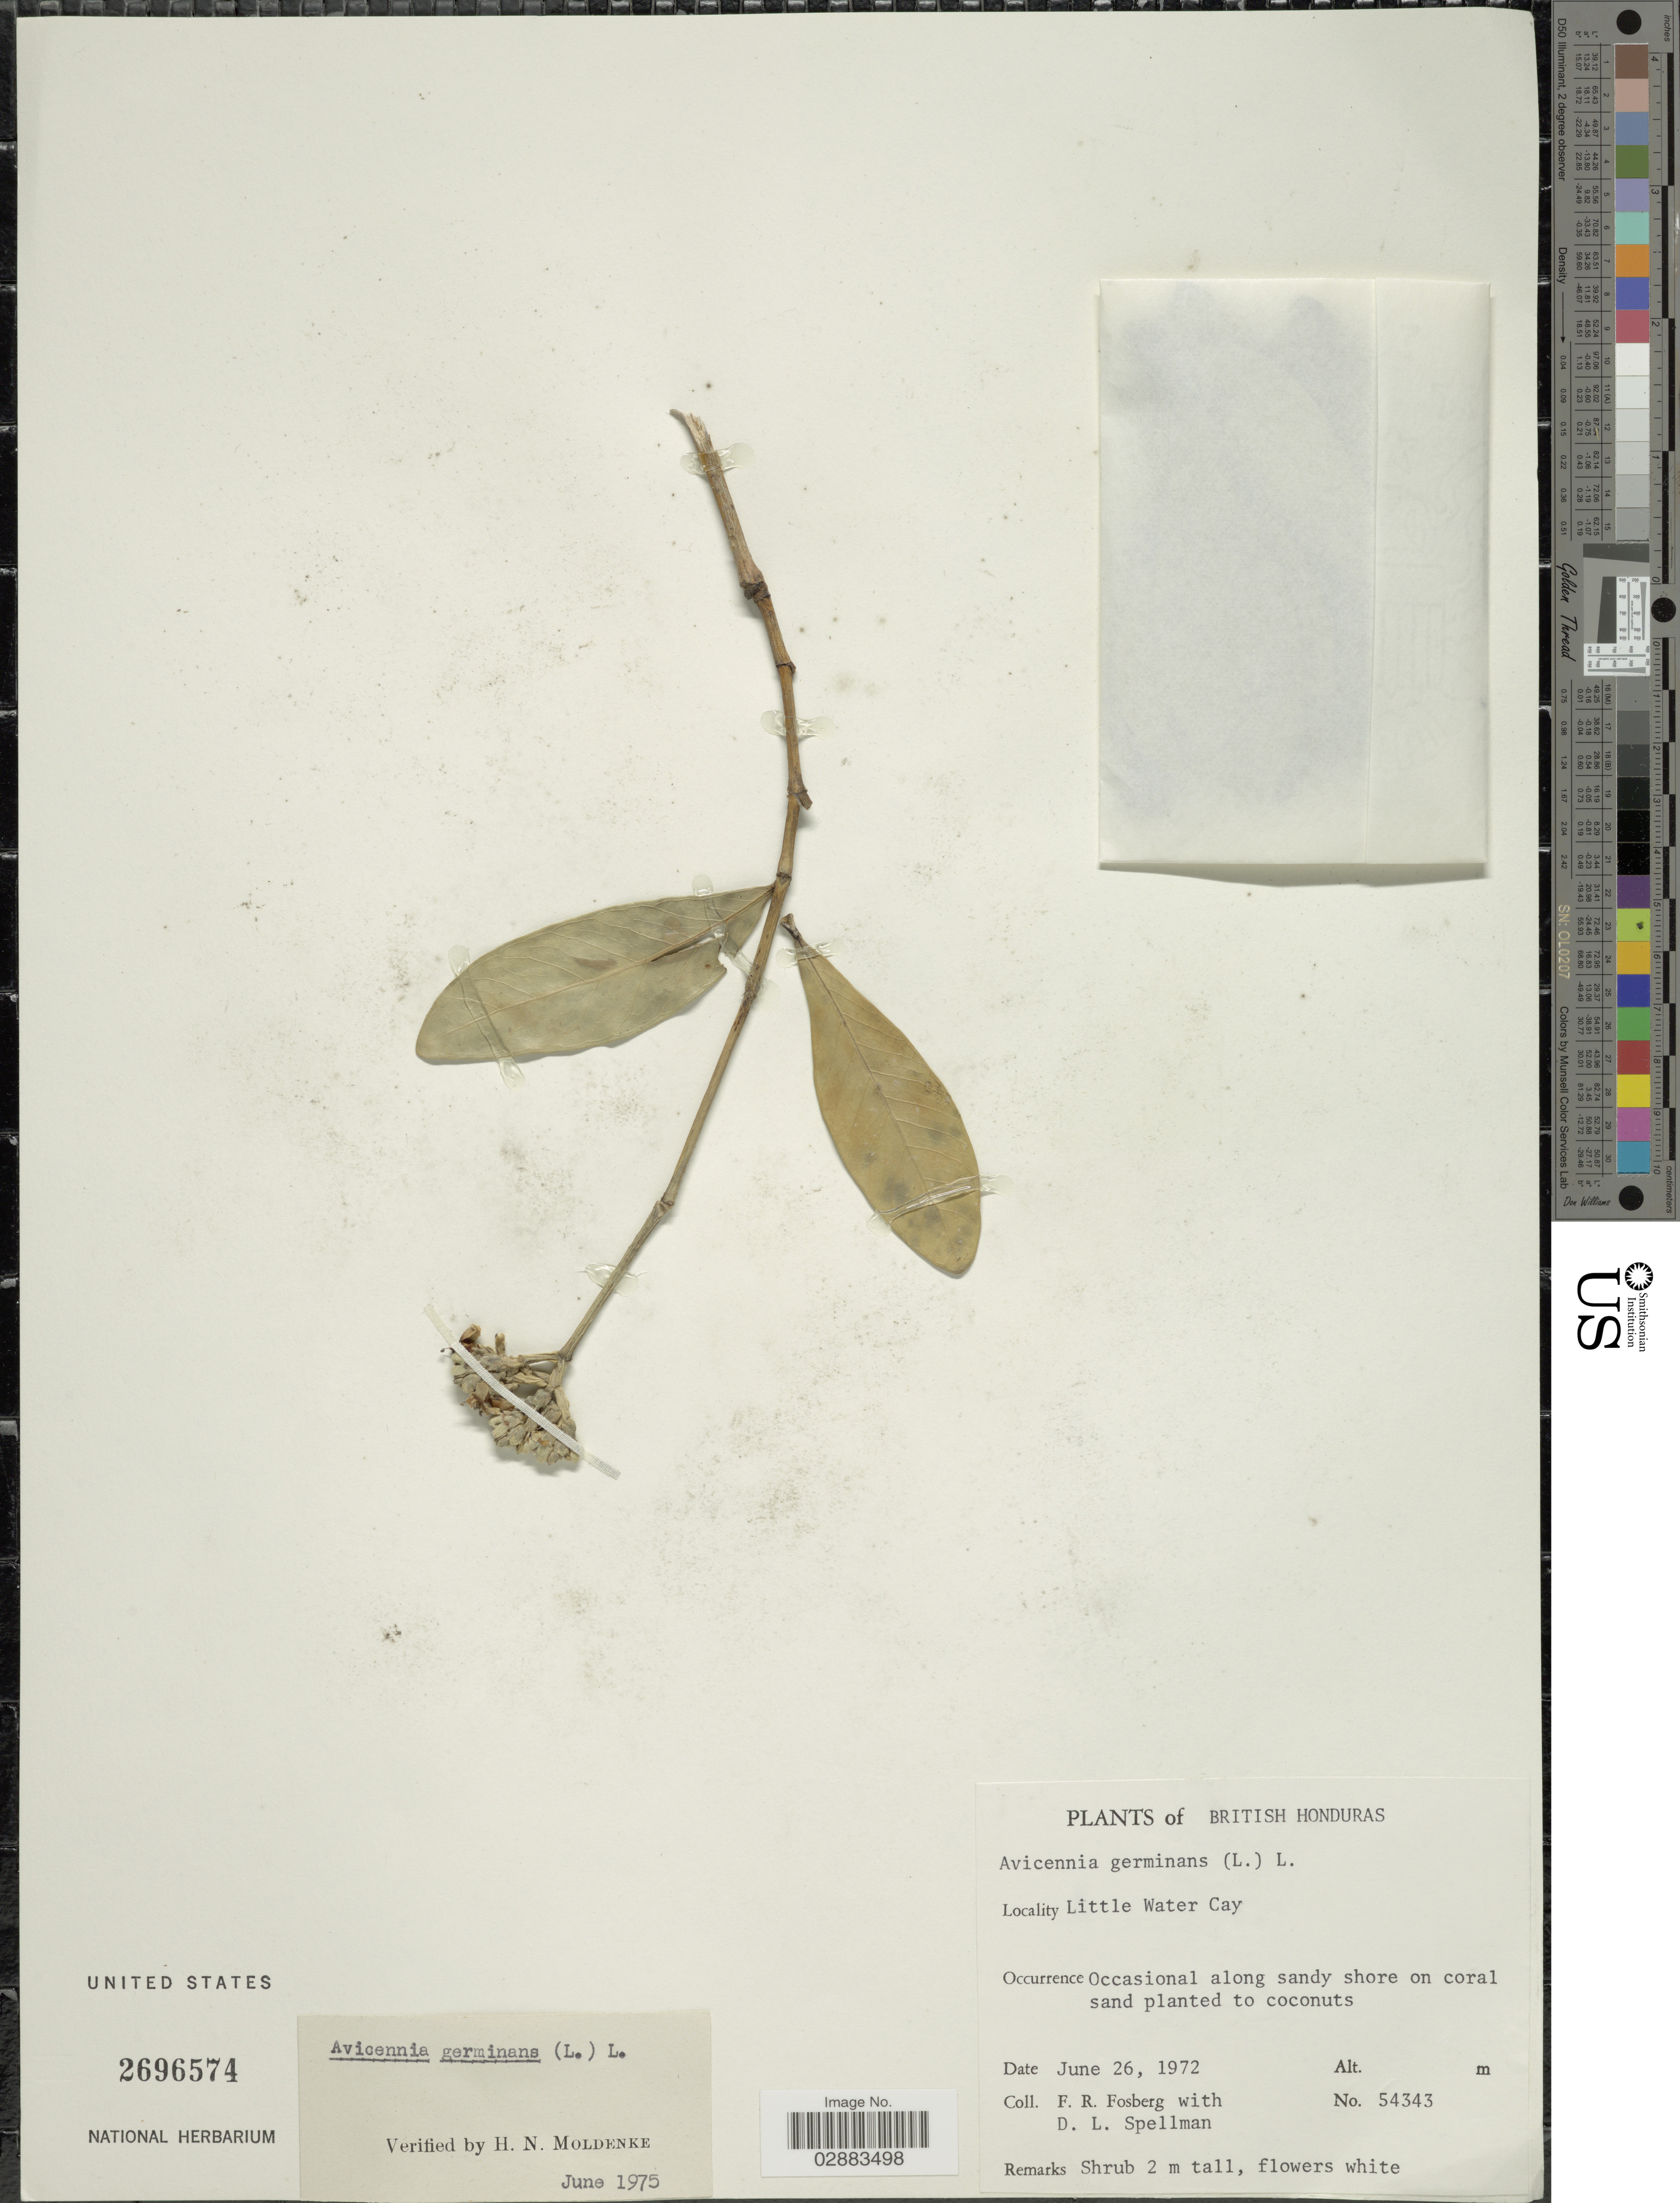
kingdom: Plantae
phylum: Tracheophyta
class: Magnoliopsida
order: Lamiales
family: Acanthaceae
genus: Avicennia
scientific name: Avicennia germinans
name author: (L.) L.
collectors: F. R. Fosberg & D. L. Spellman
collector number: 54343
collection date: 1972-06-26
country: Belize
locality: British Honduras. Little Water Cay.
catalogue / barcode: US 2696574